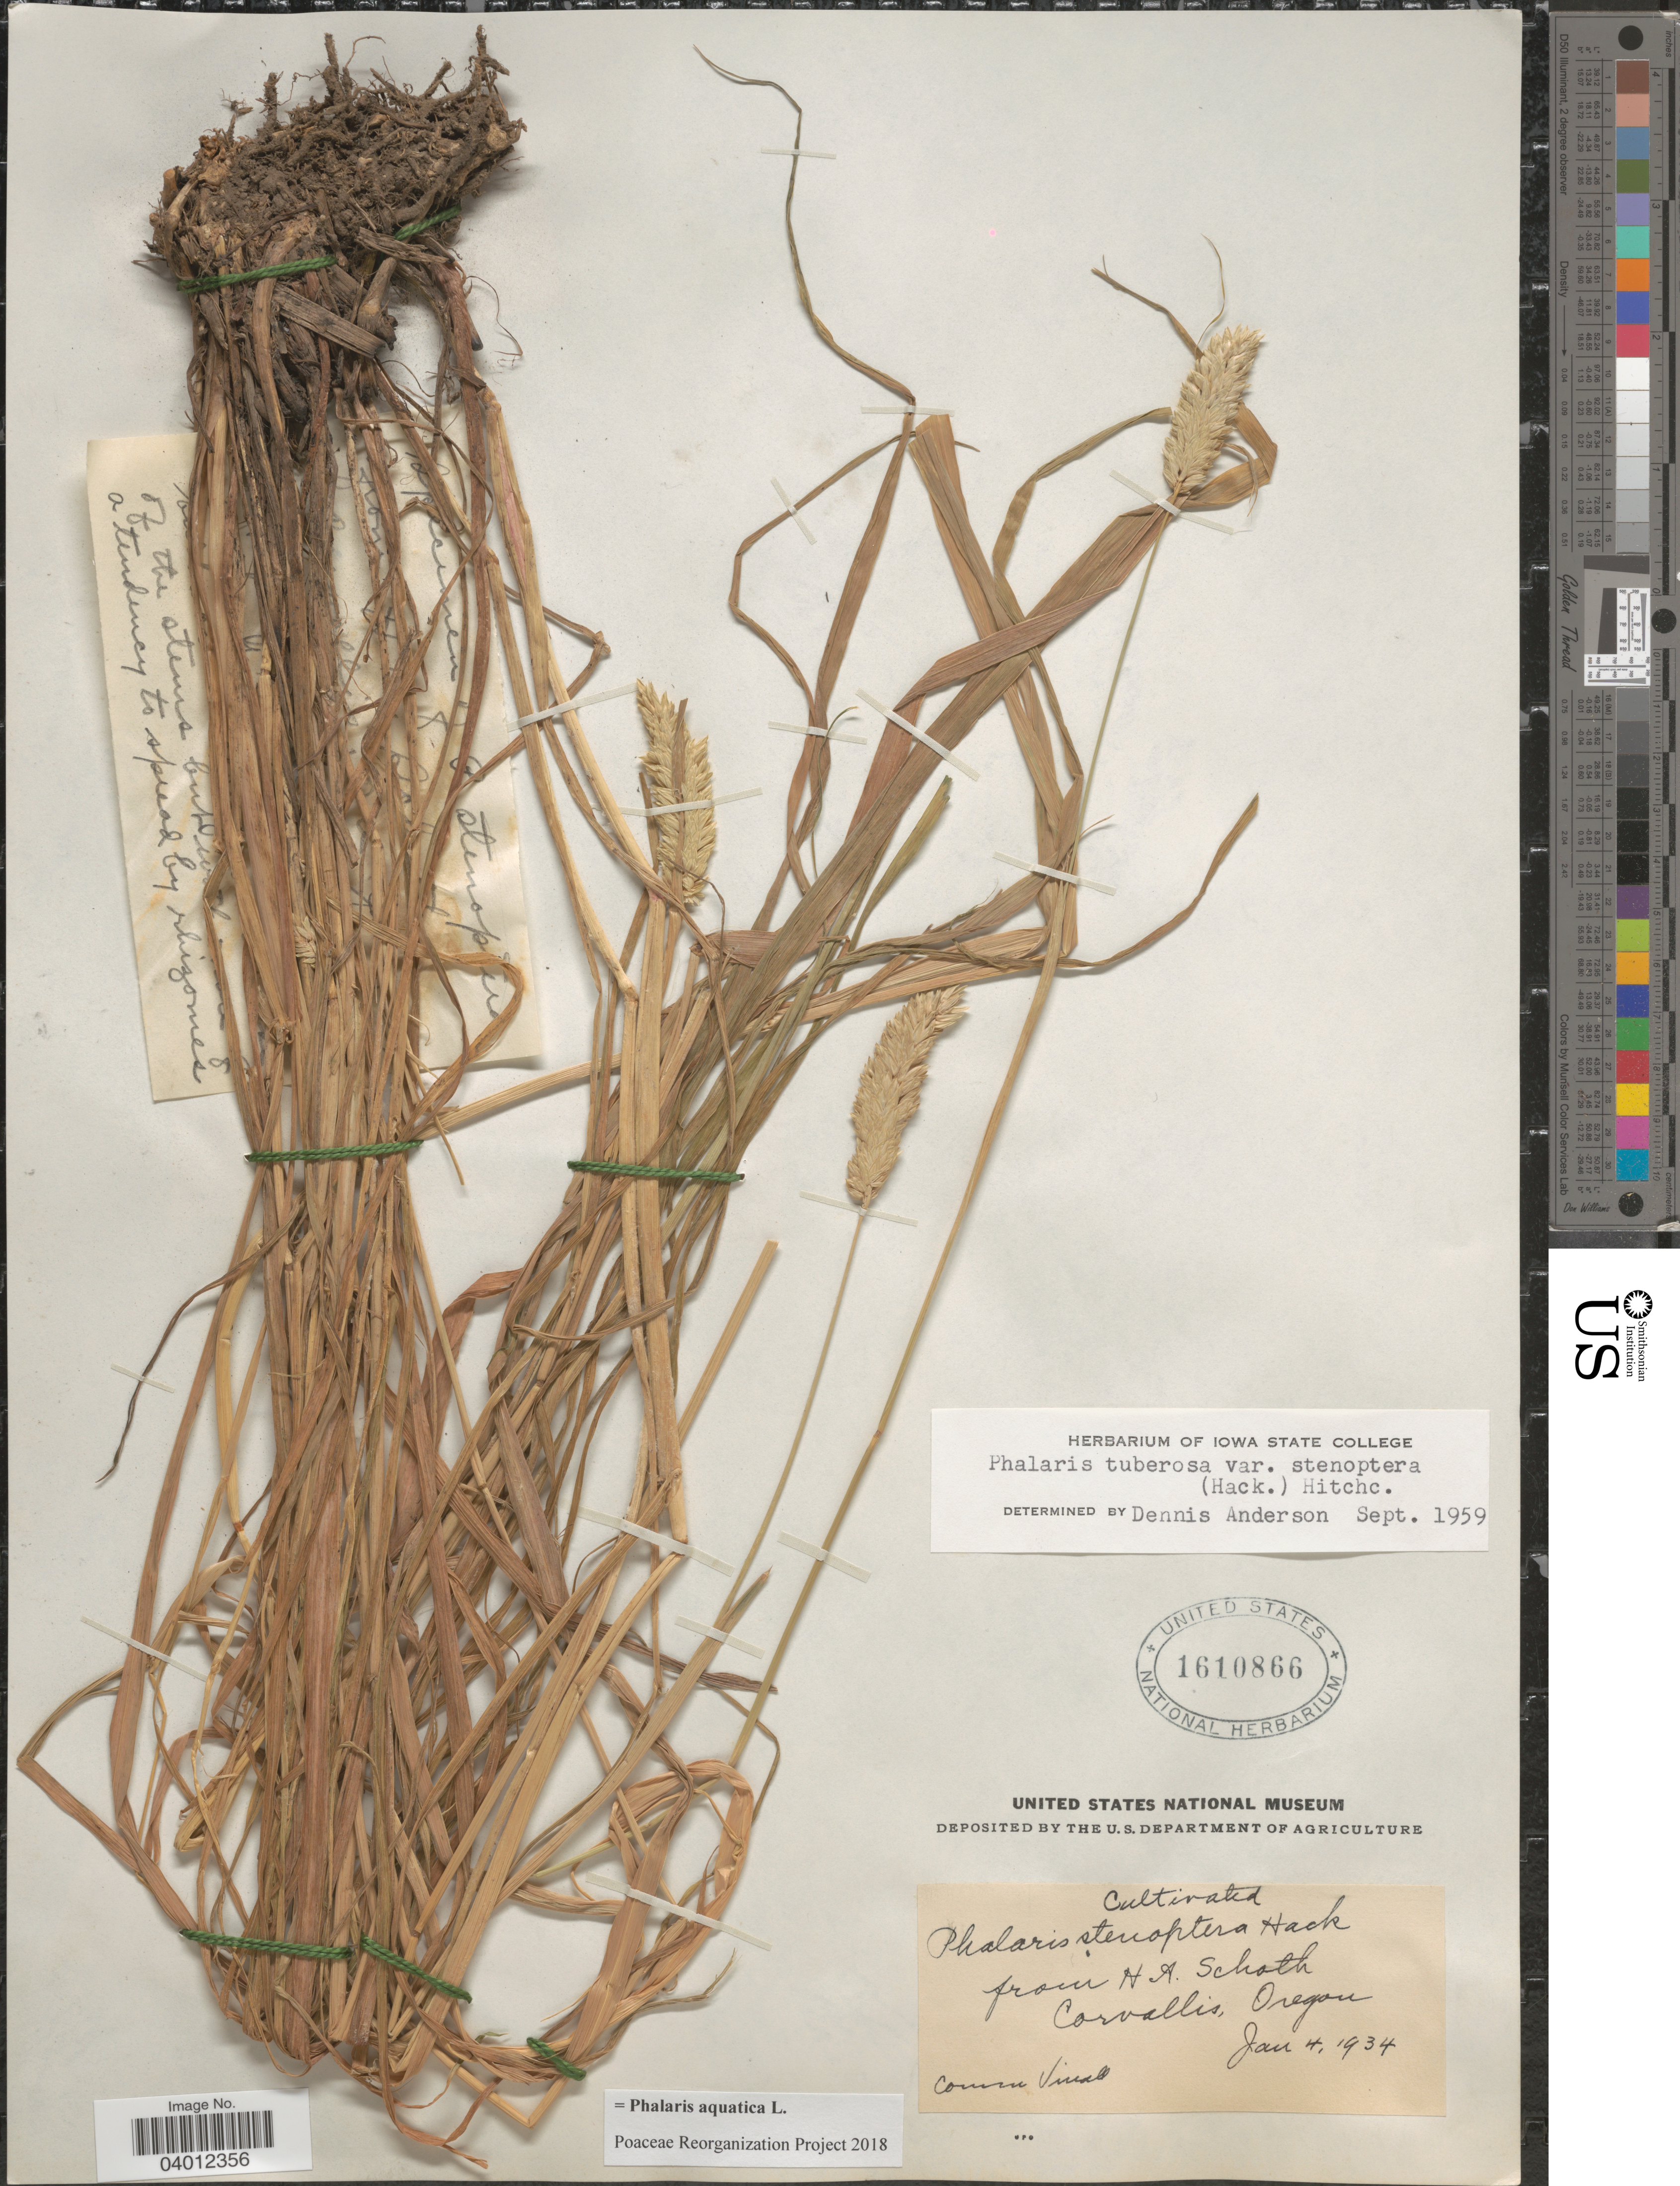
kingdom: Plantae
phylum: Tracheophyta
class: Liliopsida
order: Poales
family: Poaceae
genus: Phalaris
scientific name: Phalaris aquatica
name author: L.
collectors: H. Schoth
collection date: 1934-01-04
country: United States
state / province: Oregon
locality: Corvallis.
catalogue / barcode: US 1610866